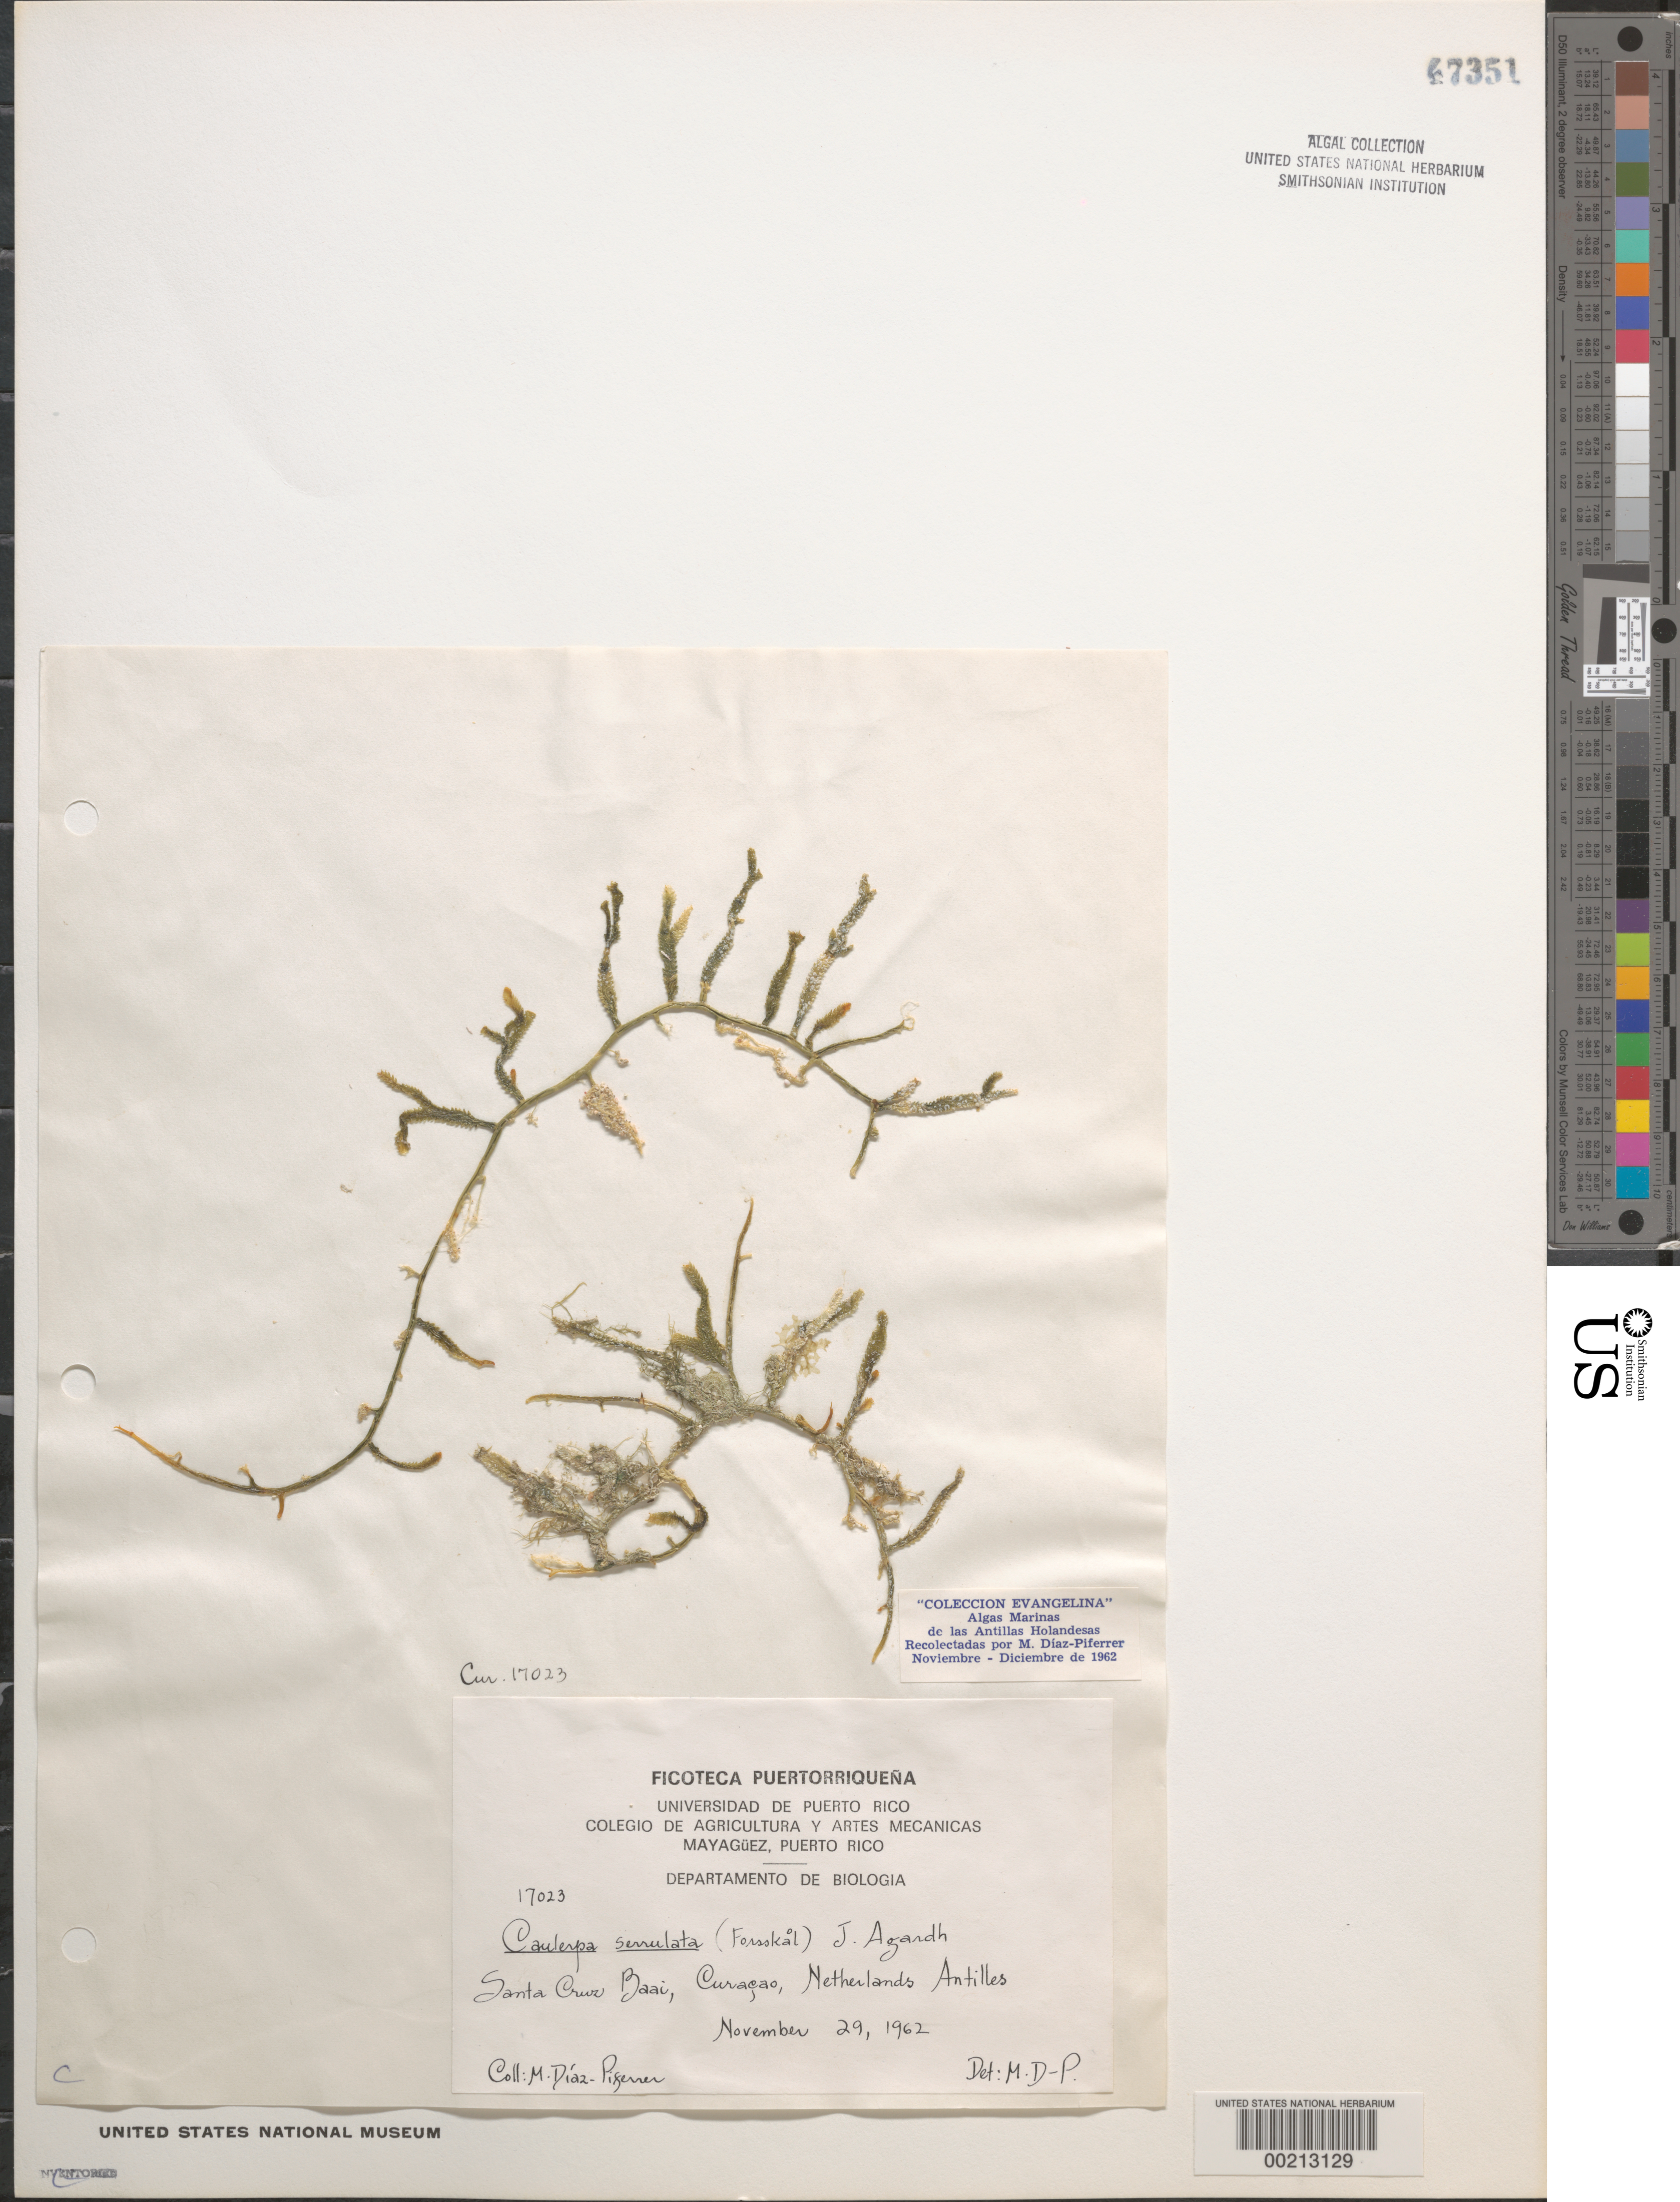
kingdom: Plantae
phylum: Chlorophyta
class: Ulvophyceae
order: Bryopsidales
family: Caulerpaceae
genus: Caulerpa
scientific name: Caulerpa serrulata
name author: (Forssk.) J. Agardh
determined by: Diaz-Piferrer, M.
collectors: M. Diaz-Piferrer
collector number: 17023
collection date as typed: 29 Nov 1962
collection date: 1962-11-29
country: Curaçao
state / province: ABC Islands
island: Curaçao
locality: Santa Cruz Baai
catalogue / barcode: US 47351